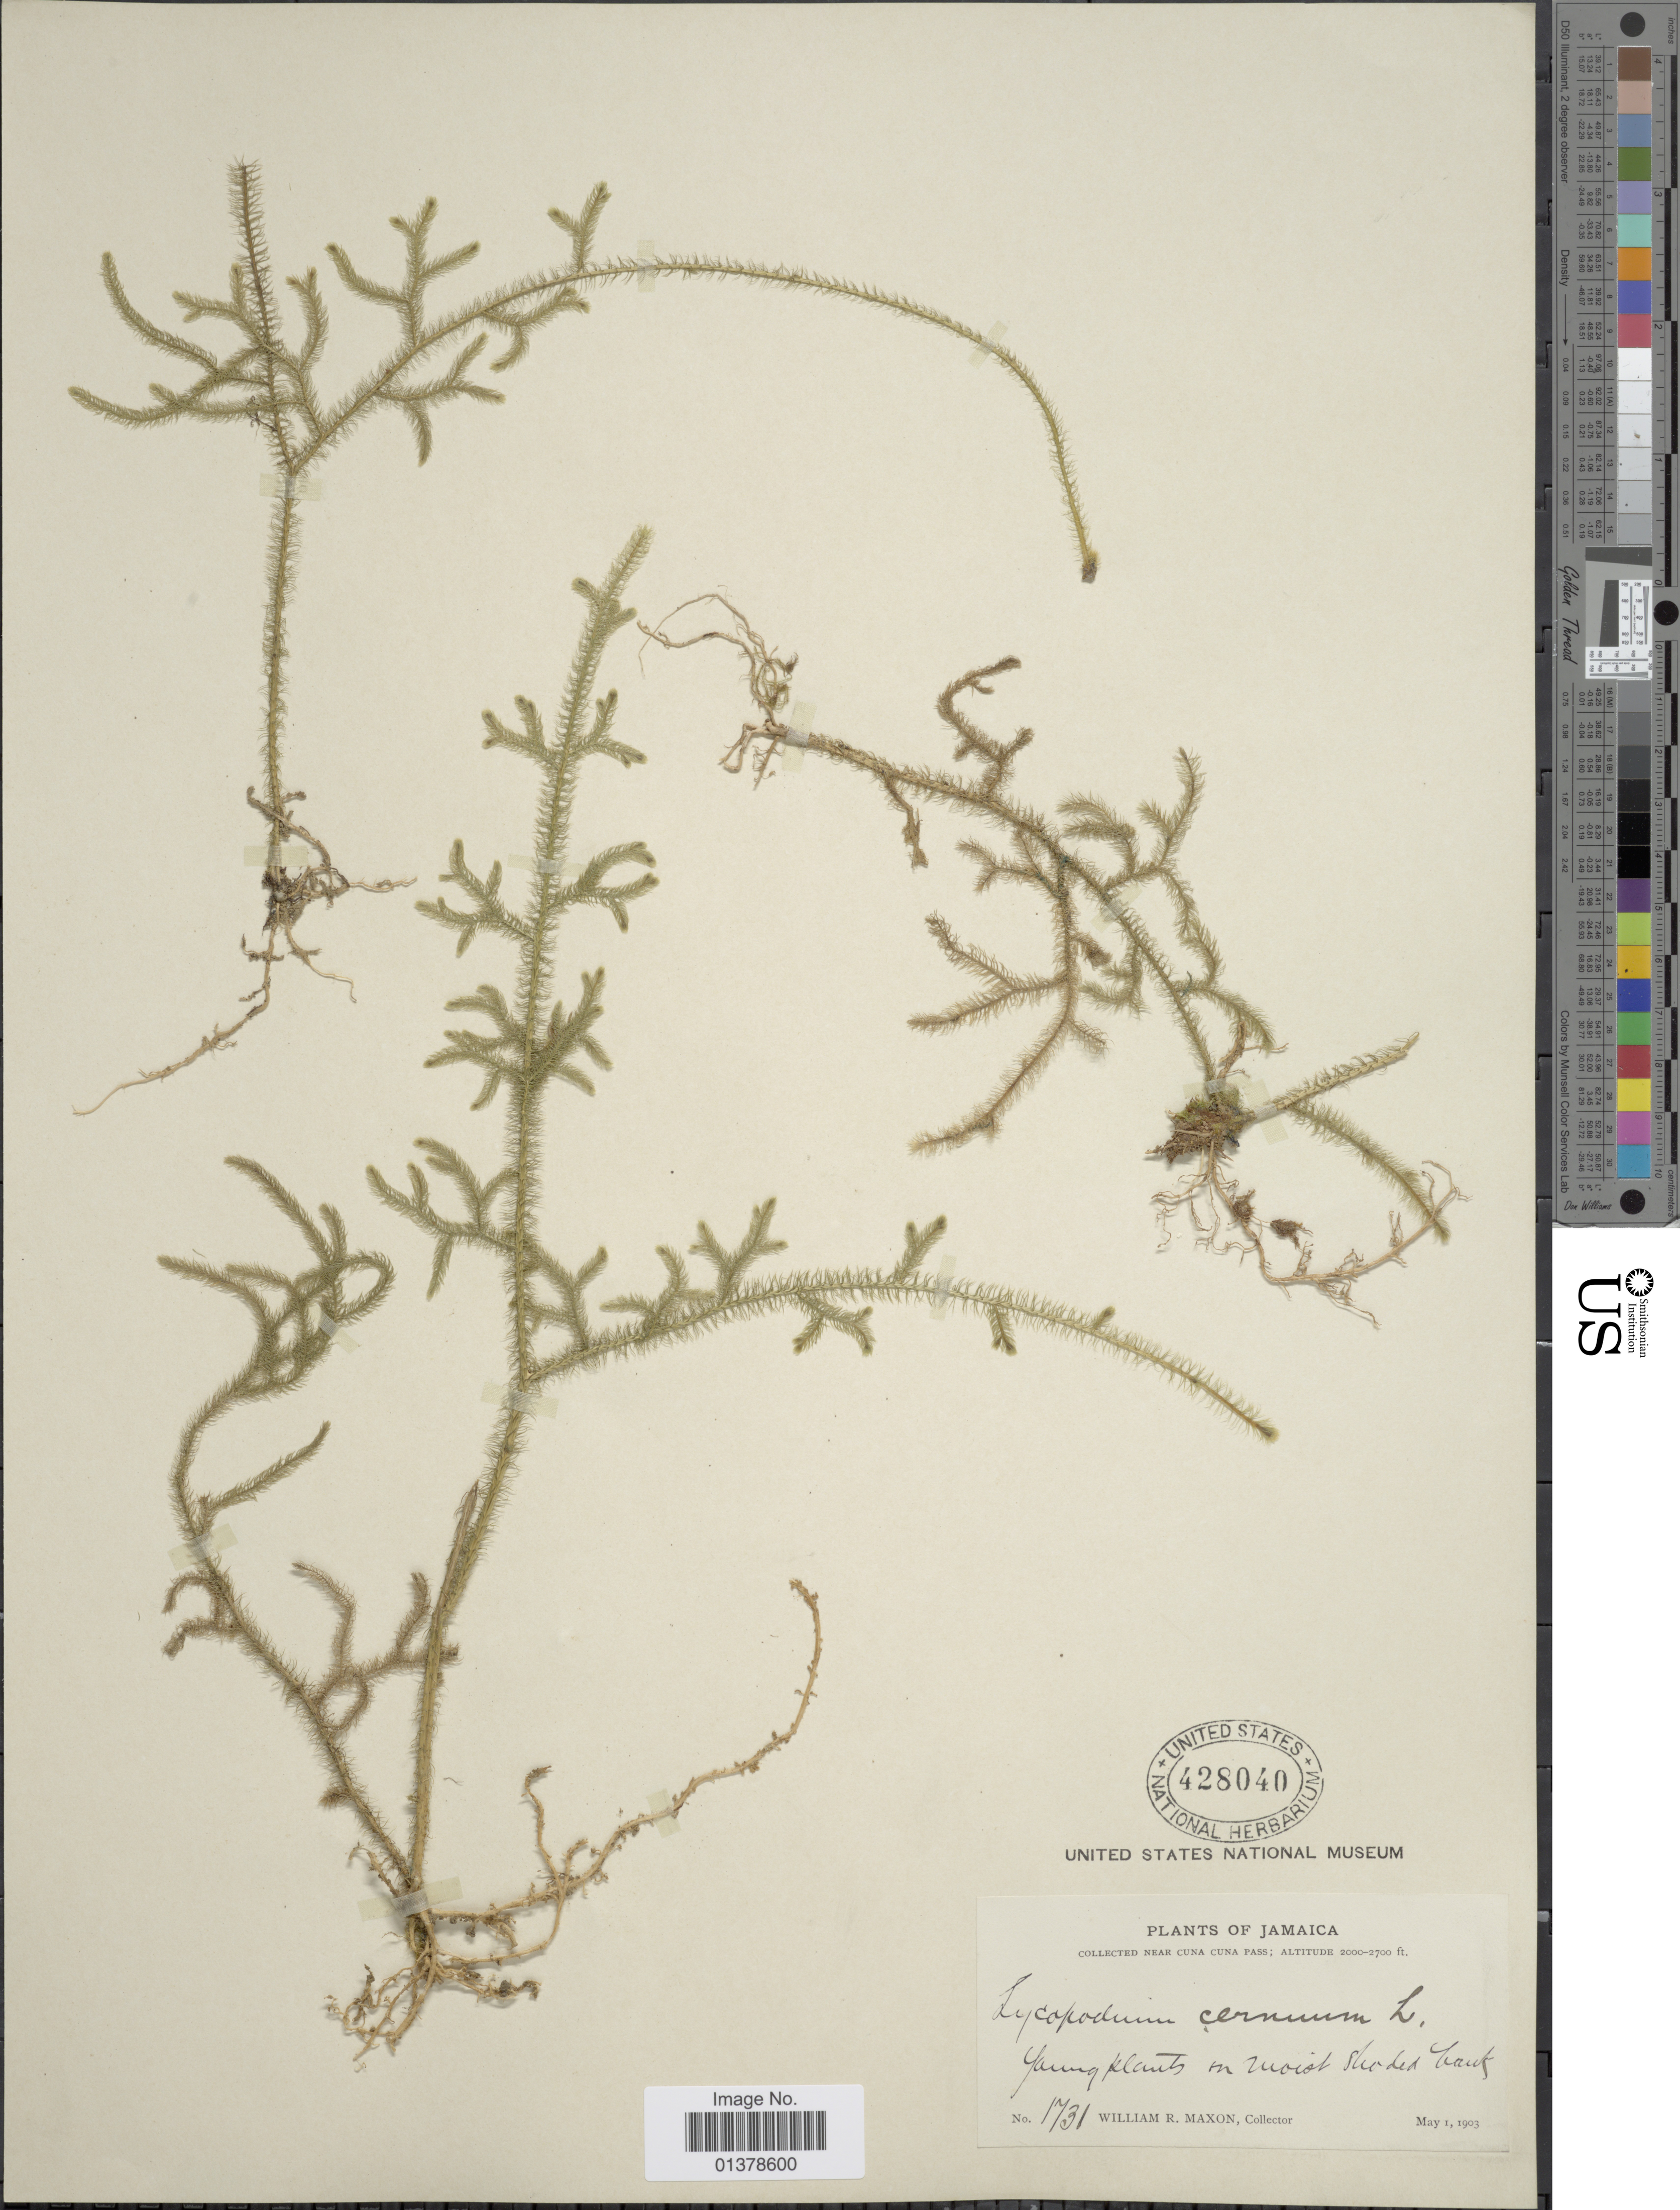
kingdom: Plantae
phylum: Tracheophyta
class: Lycopodiopsida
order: Lycopodiales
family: Lycopodiaceae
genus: Palhinhaea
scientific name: Palhinhaea cernua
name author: (L.) Vasc. & Franco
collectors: W. R. Maxon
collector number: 1731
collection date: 1903-05-01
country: Jamaica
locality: Near Cuna Cuna Pass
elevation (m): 610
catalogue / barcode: US 428040